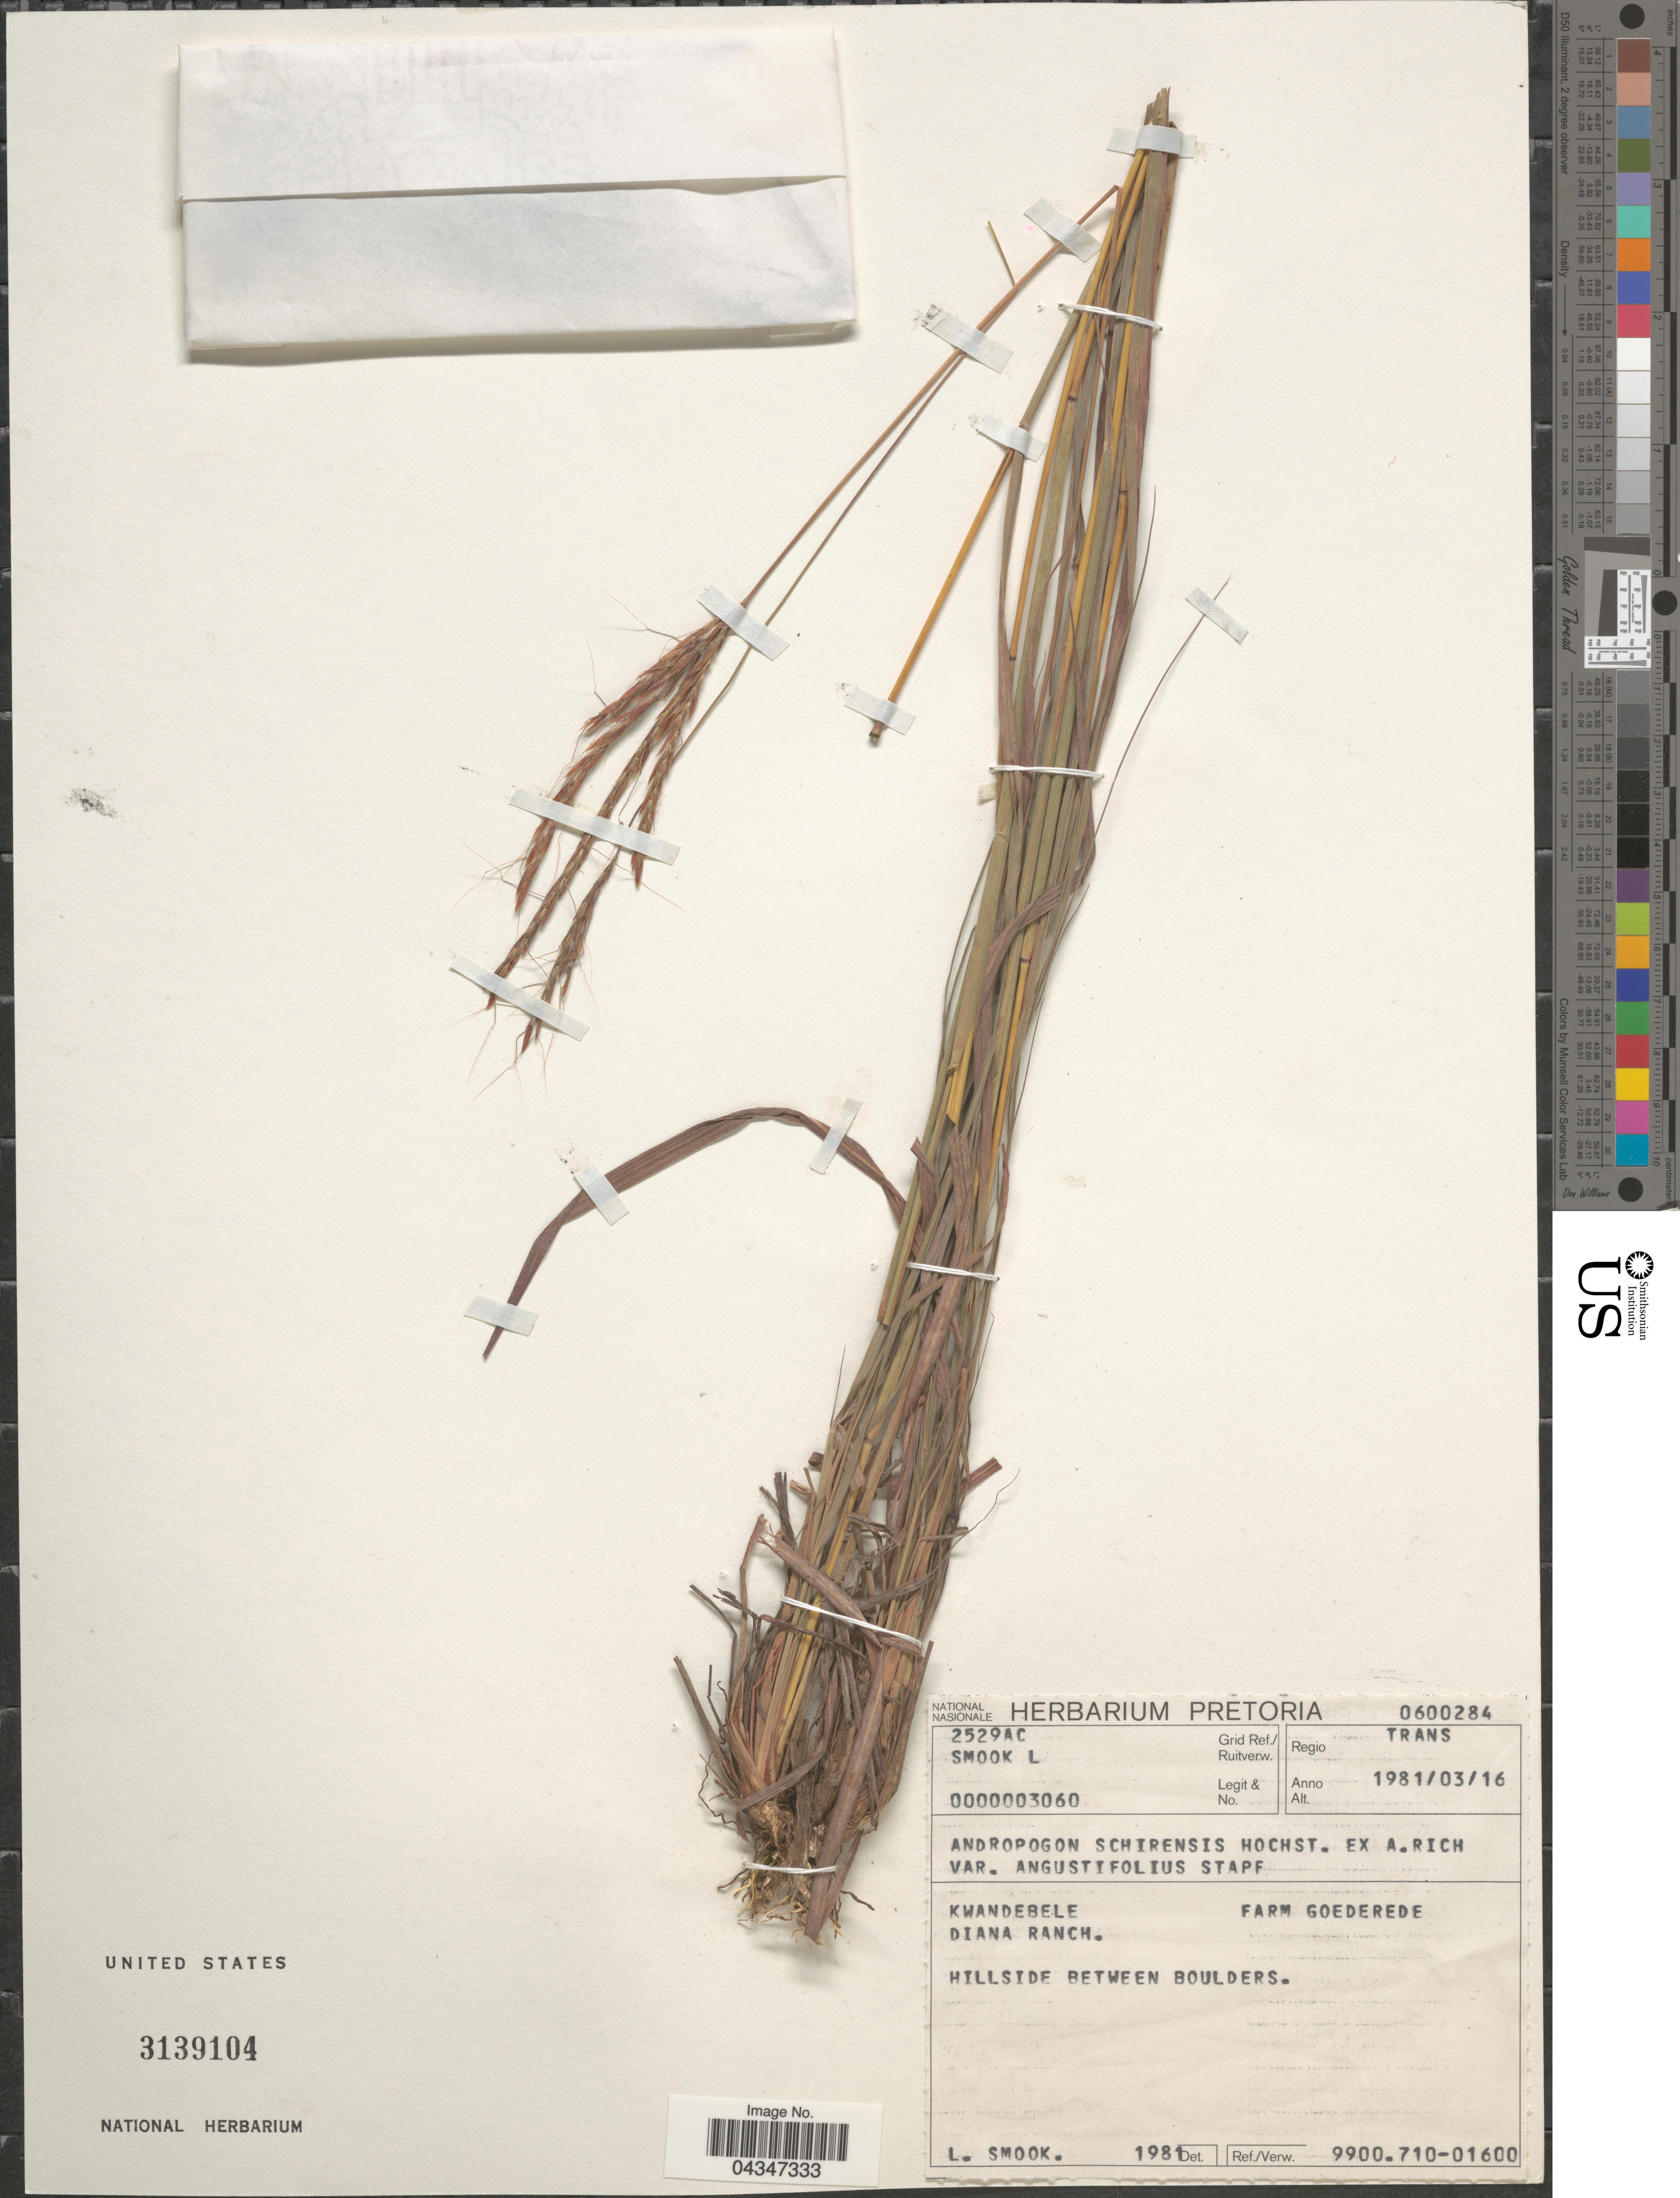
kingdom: Plantae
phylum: Tracheophyta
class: Liliopsida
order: Poales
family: Poaceae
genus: Andropogon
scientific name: Andropogon schirensis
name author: Hochst. ex A. Rich.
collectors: L. Smook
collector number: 0000003060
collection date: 1981-03-16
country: South Africa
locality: Grid Ref./ Ruitverw. 2529AC. Regio Trans. Kwandebele. Farm Goederede. Diana Ranch.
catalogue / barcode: US 3139104